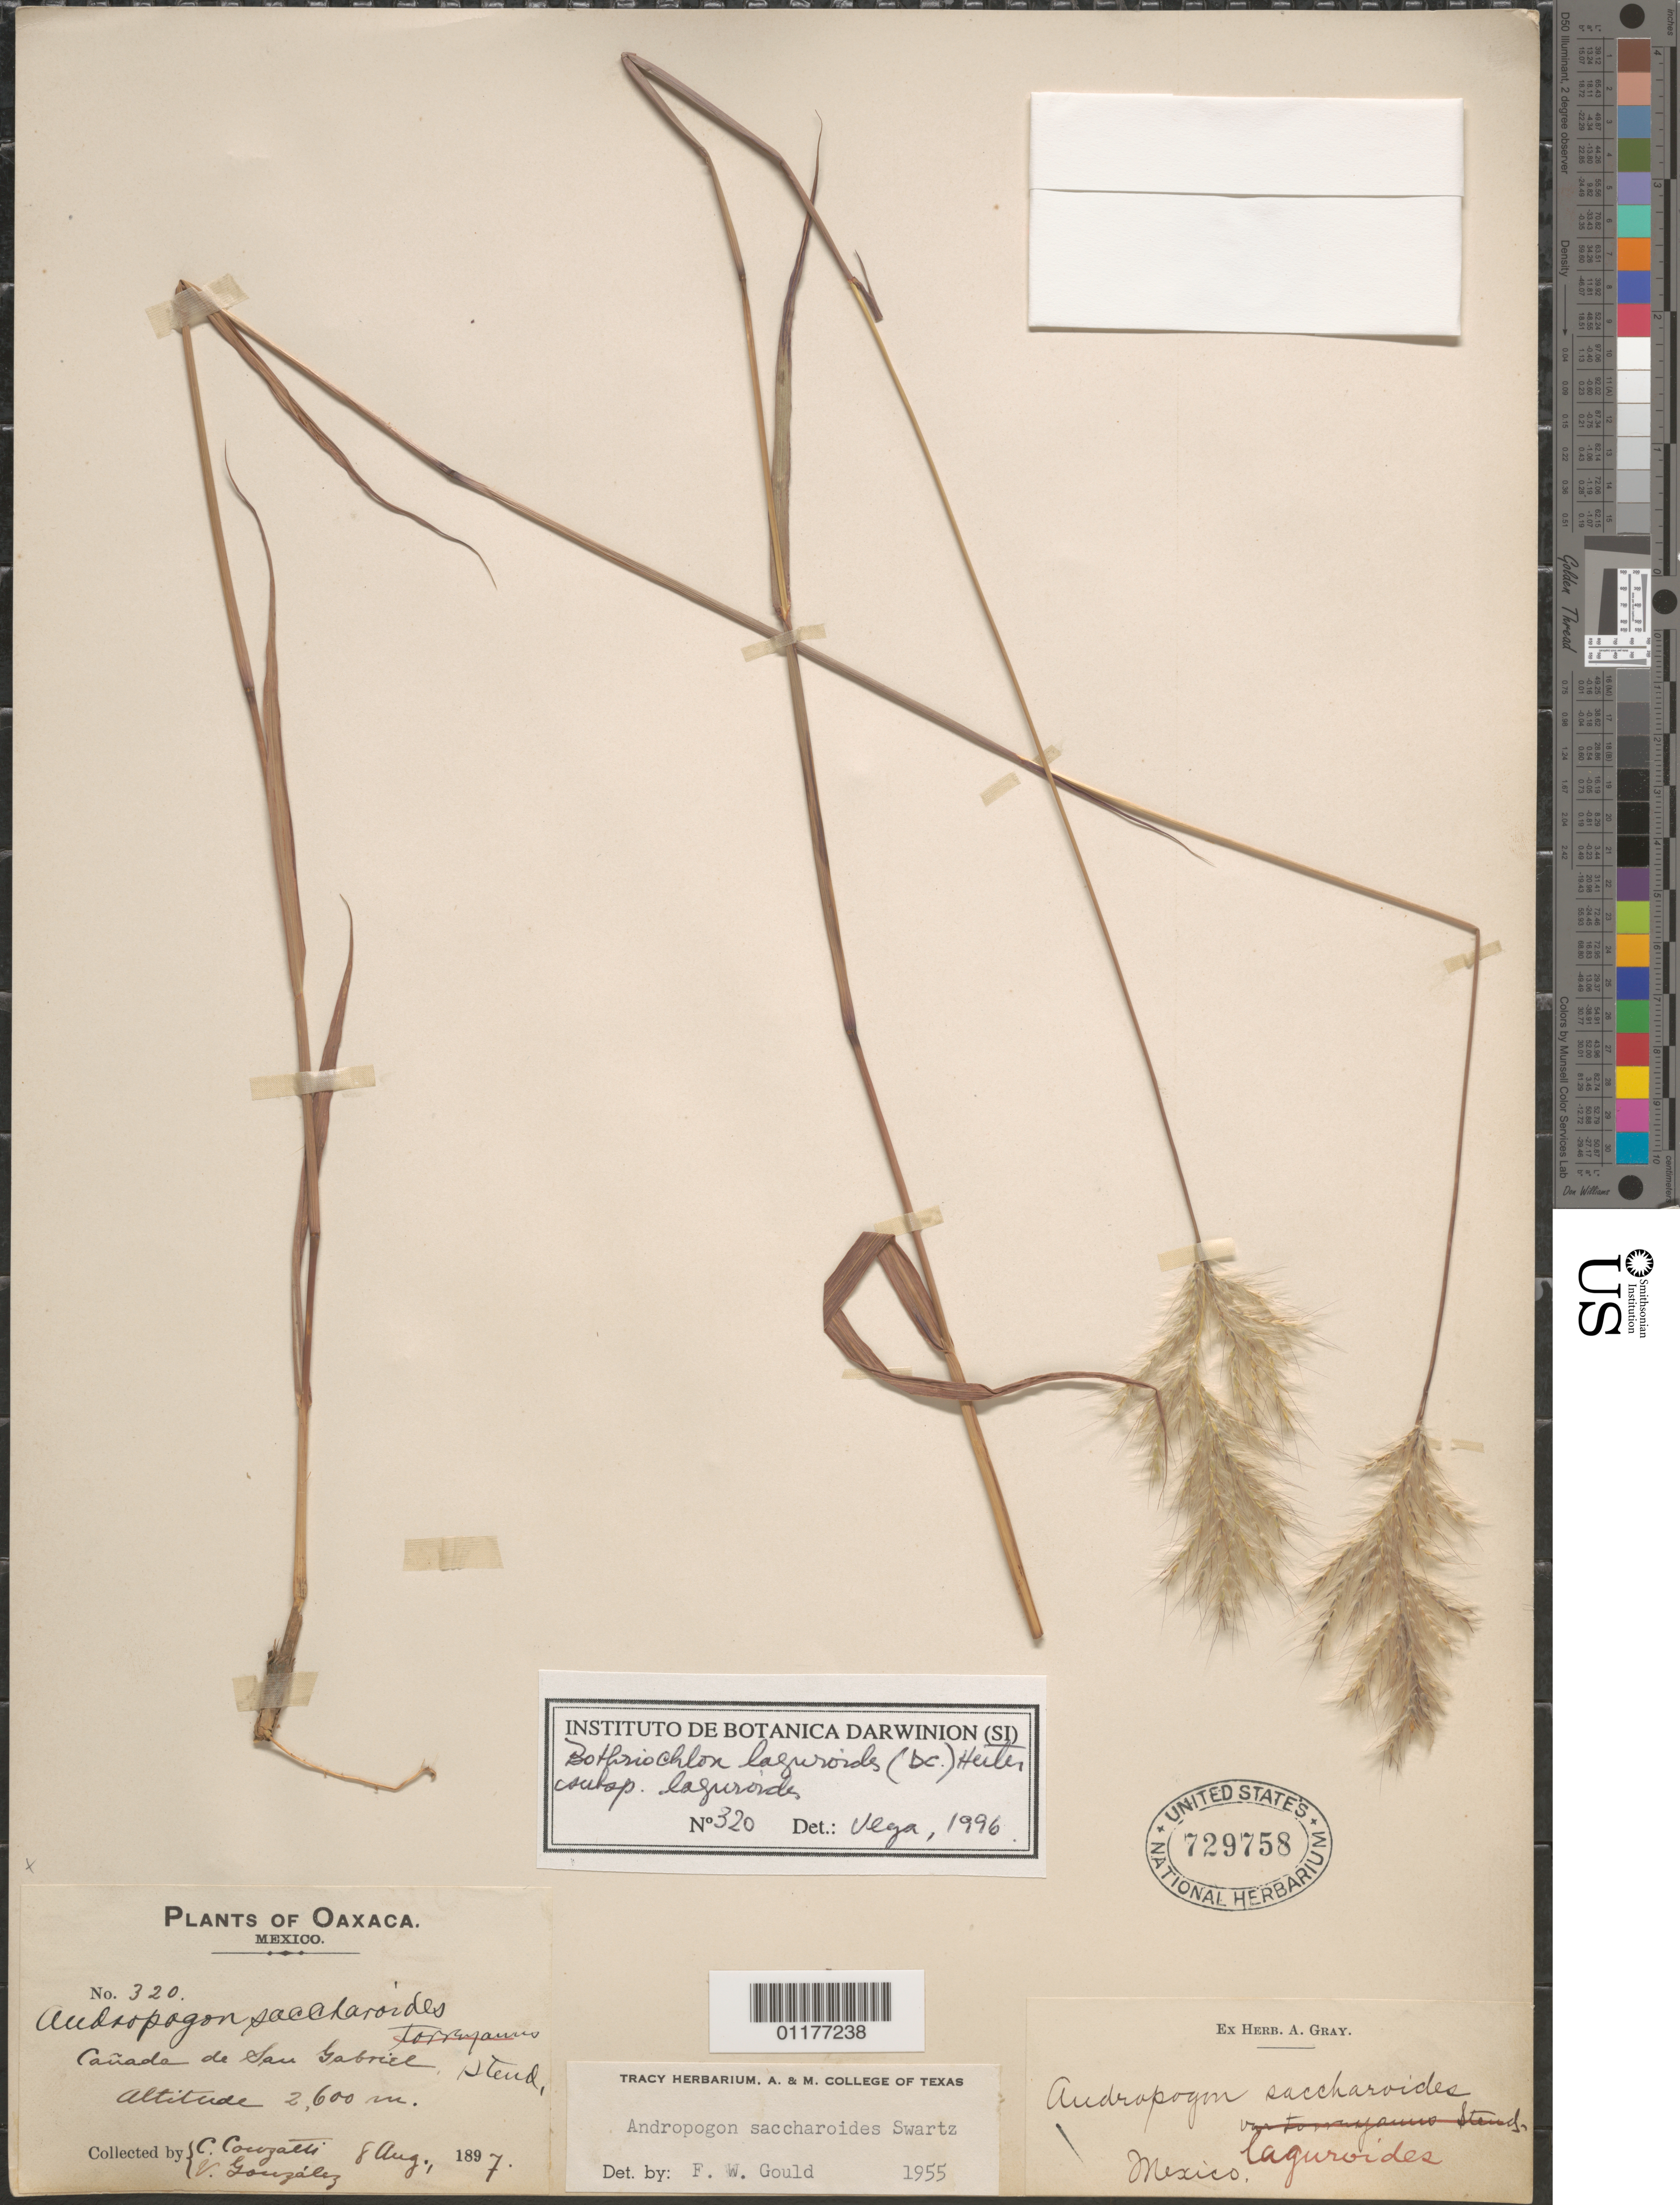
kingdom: Plantae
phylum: Tracheophyta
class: Liliopsida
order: Poales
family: Poaceae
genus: Bothriochloa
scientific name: Bothriochloa laguroides subsp. laguroides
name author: (DC.) Herter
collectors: C. Conzatti & V. Gonzalez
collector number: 320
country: Mexico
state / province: Oaxaca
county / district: Etla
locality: Canada de San Gabriel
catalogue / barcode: US 729758